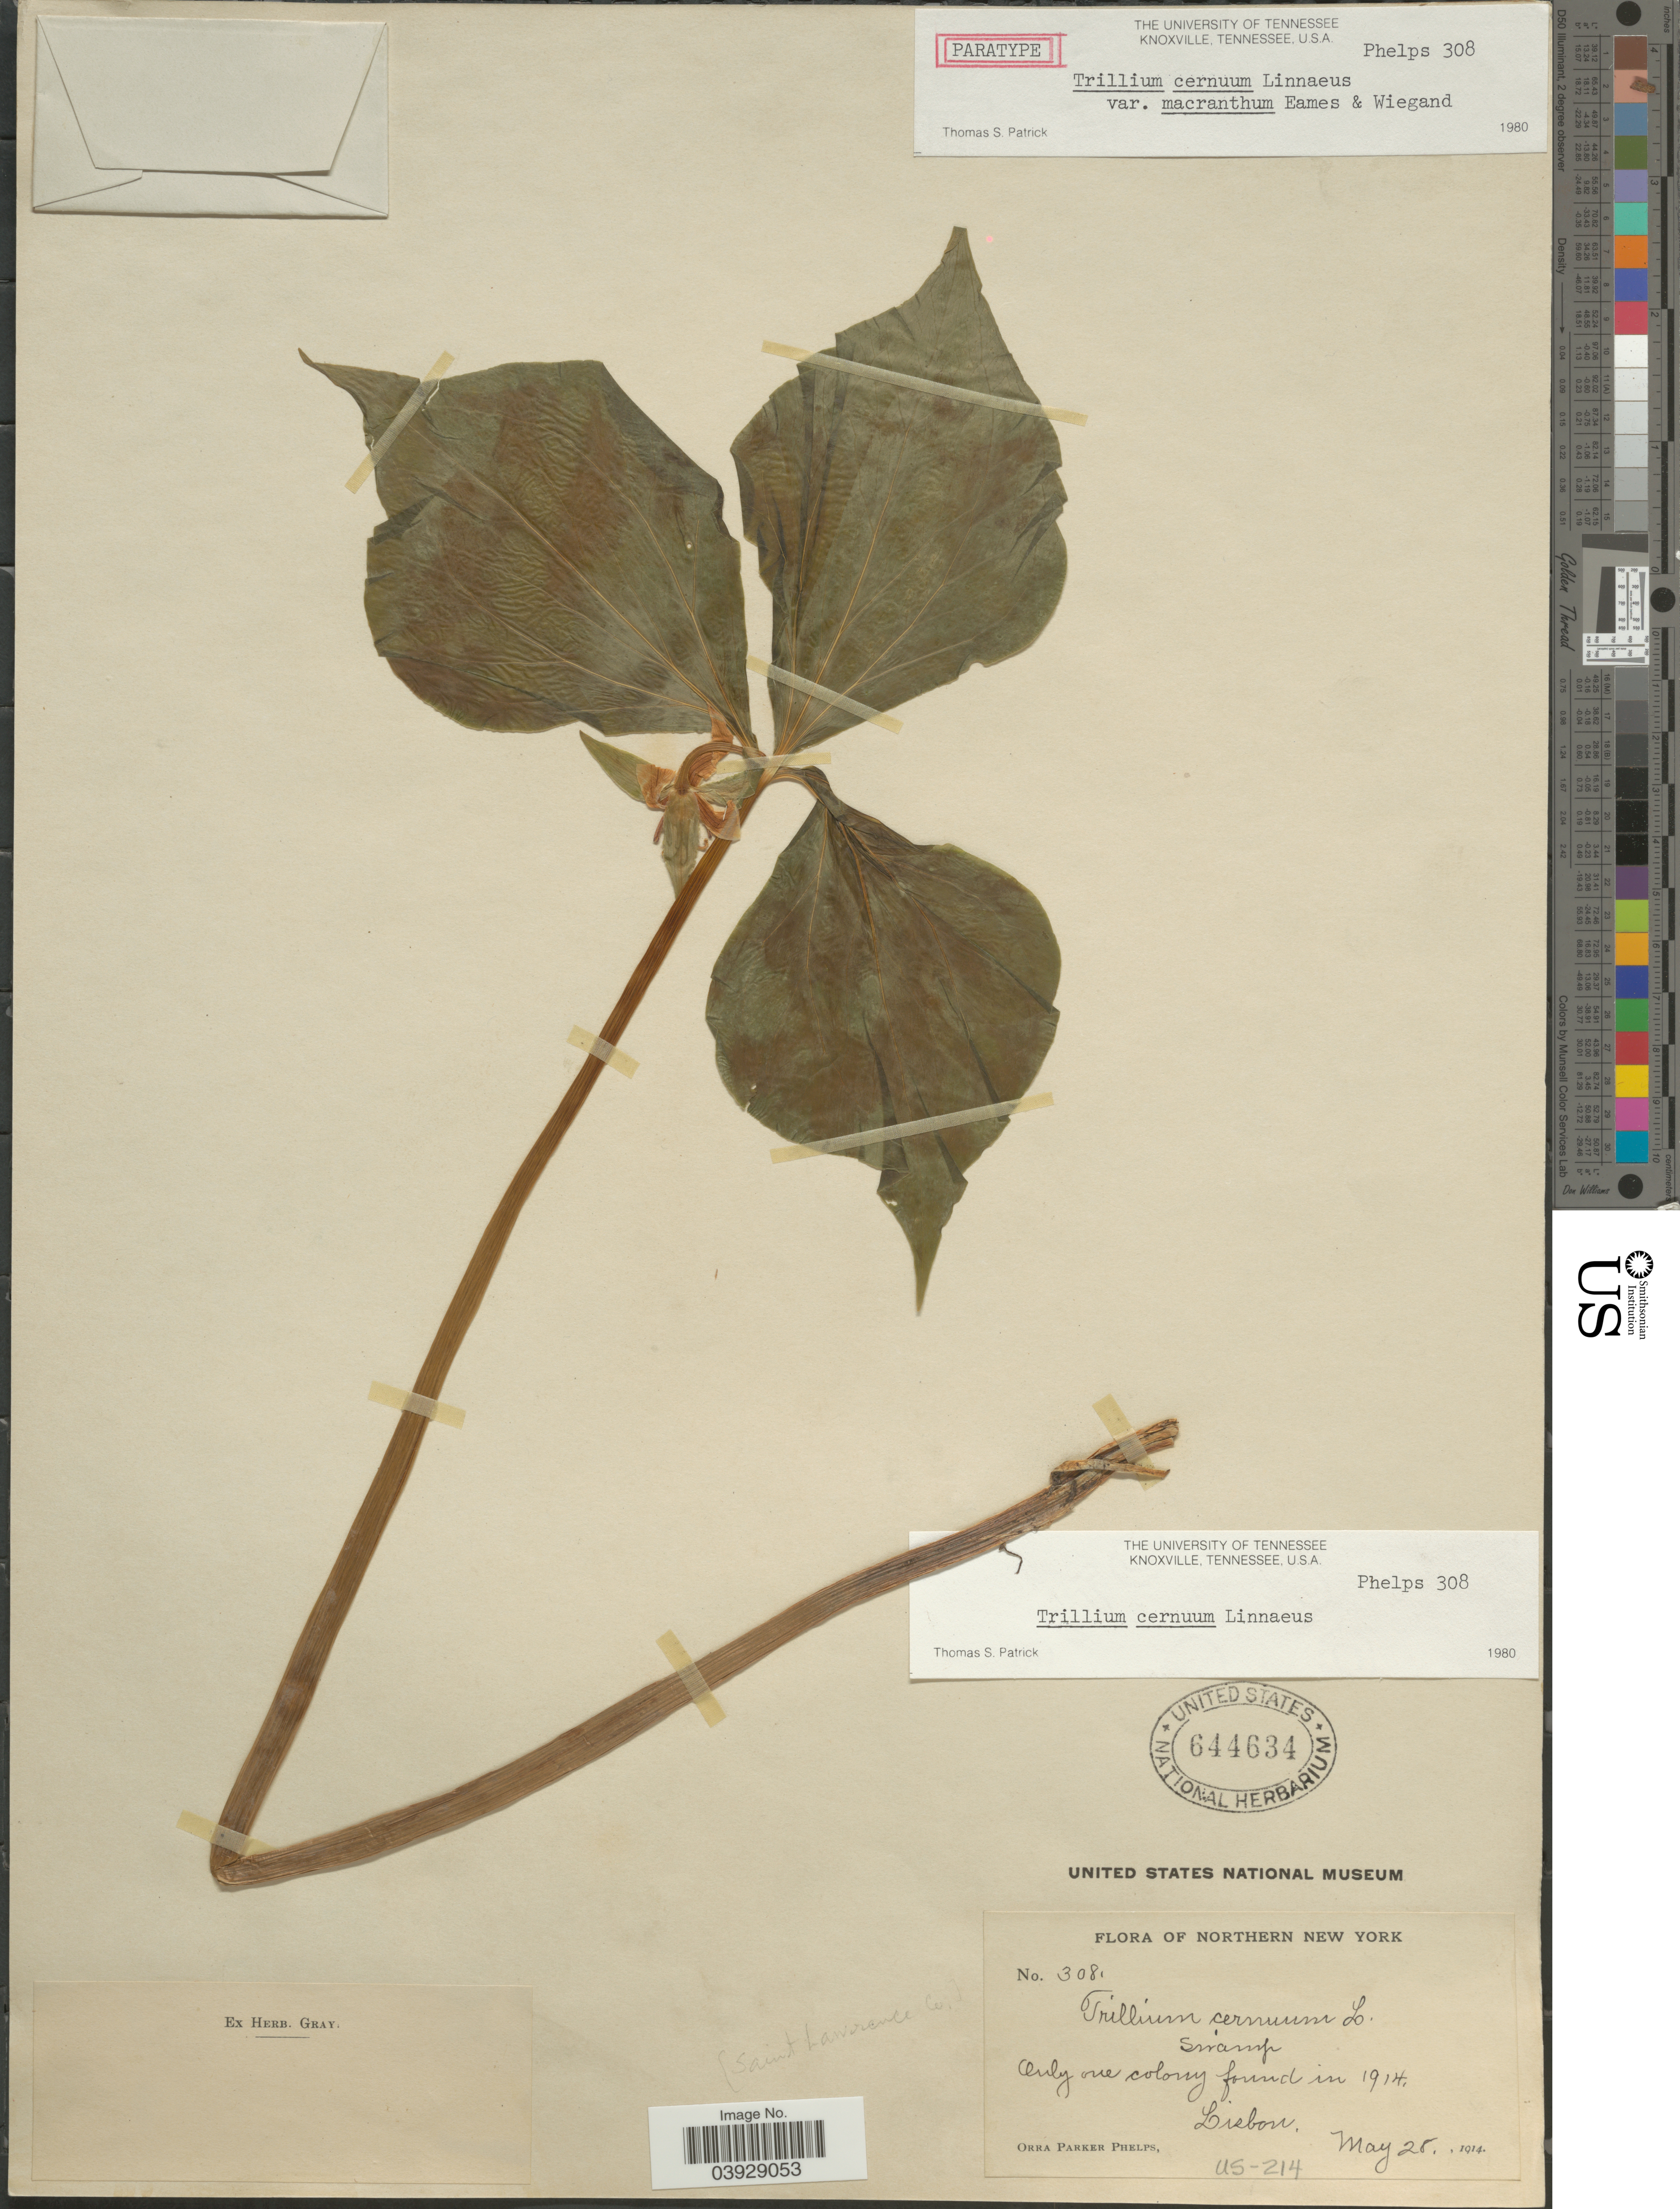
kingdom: Plantae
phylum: Tracheophyta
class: Liliopsida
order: Liliales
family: Melanthiaceae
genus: Trillium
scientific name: Trillium cernuum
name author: L.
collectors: O. P. Phelps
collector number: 308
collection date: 1914-05-28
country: United States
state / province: New York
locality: Northern New York. Only one colony found in 1914, Lisbon.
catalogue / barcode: US 644634